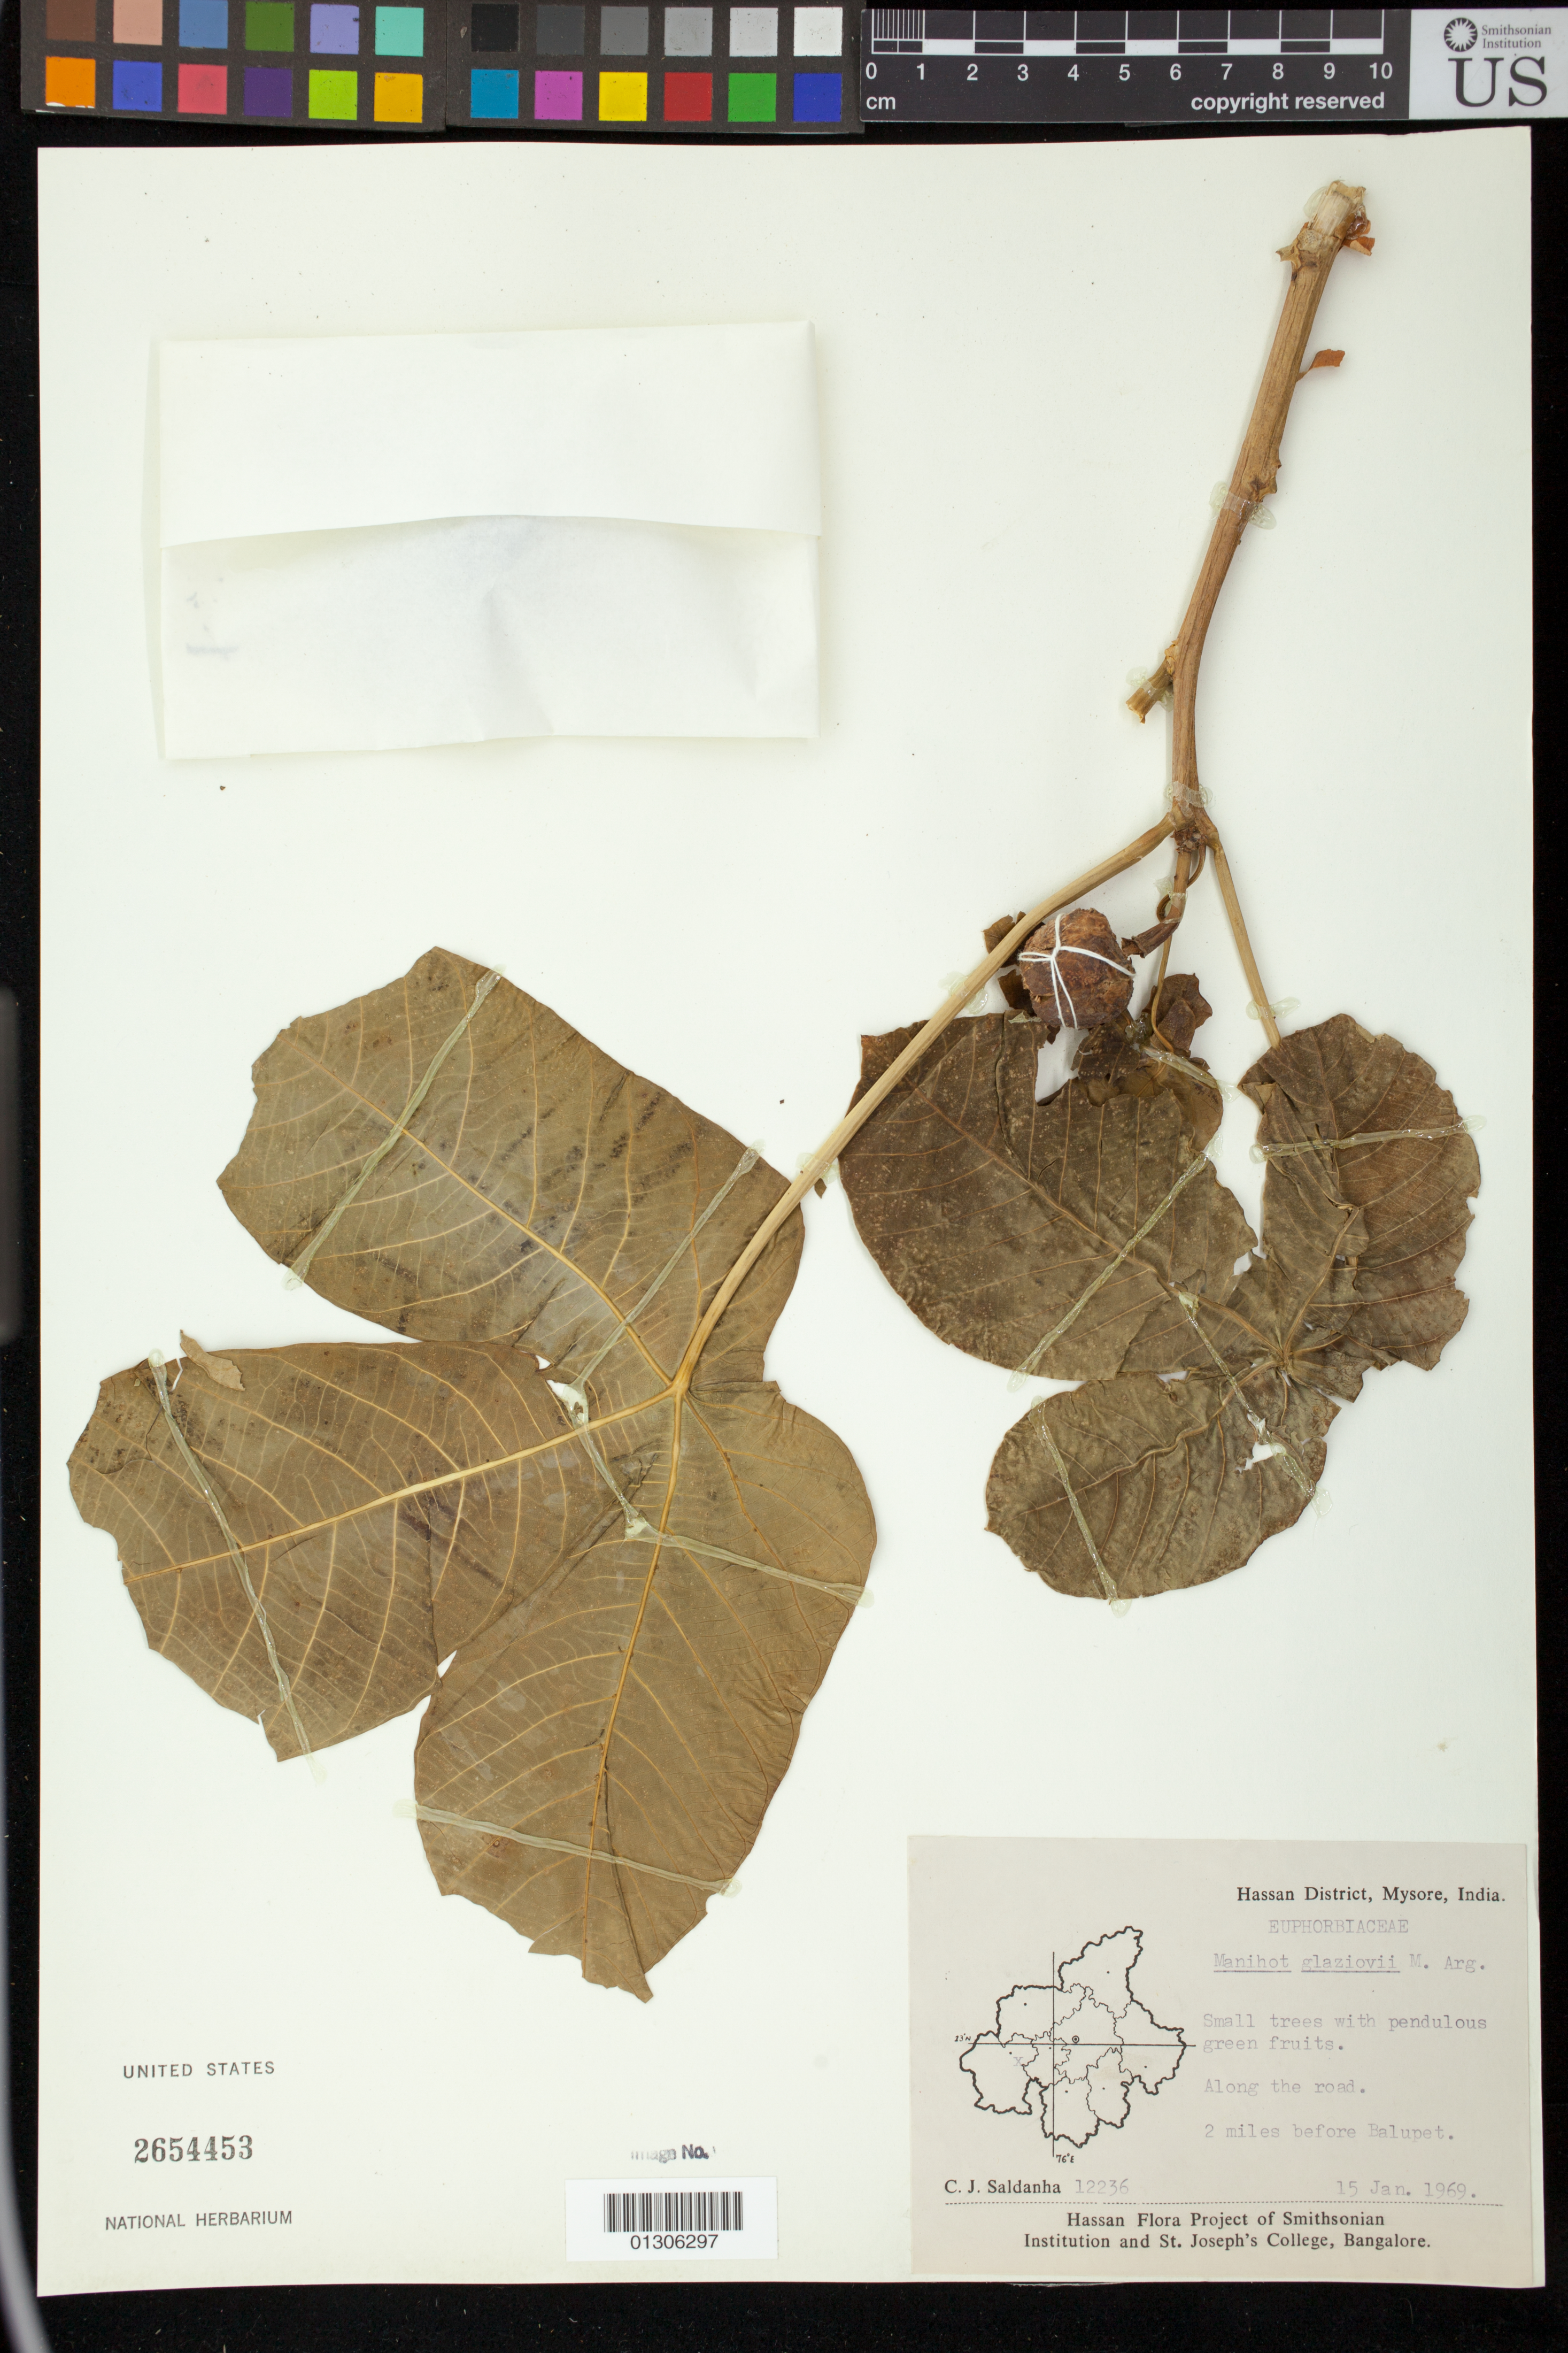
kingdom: Plantae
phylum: Tracheophyta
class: Magnoliopsida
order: Malpighiales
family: Euphorbiaceae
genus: Manihot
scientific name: Manihot glaziovii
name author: Müll. Arg.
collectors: C. J. Saldanha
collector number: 12236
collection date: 1969-01-15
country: India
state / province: Karnataka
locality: Hassan District, Mysore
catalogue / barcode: US 2654453